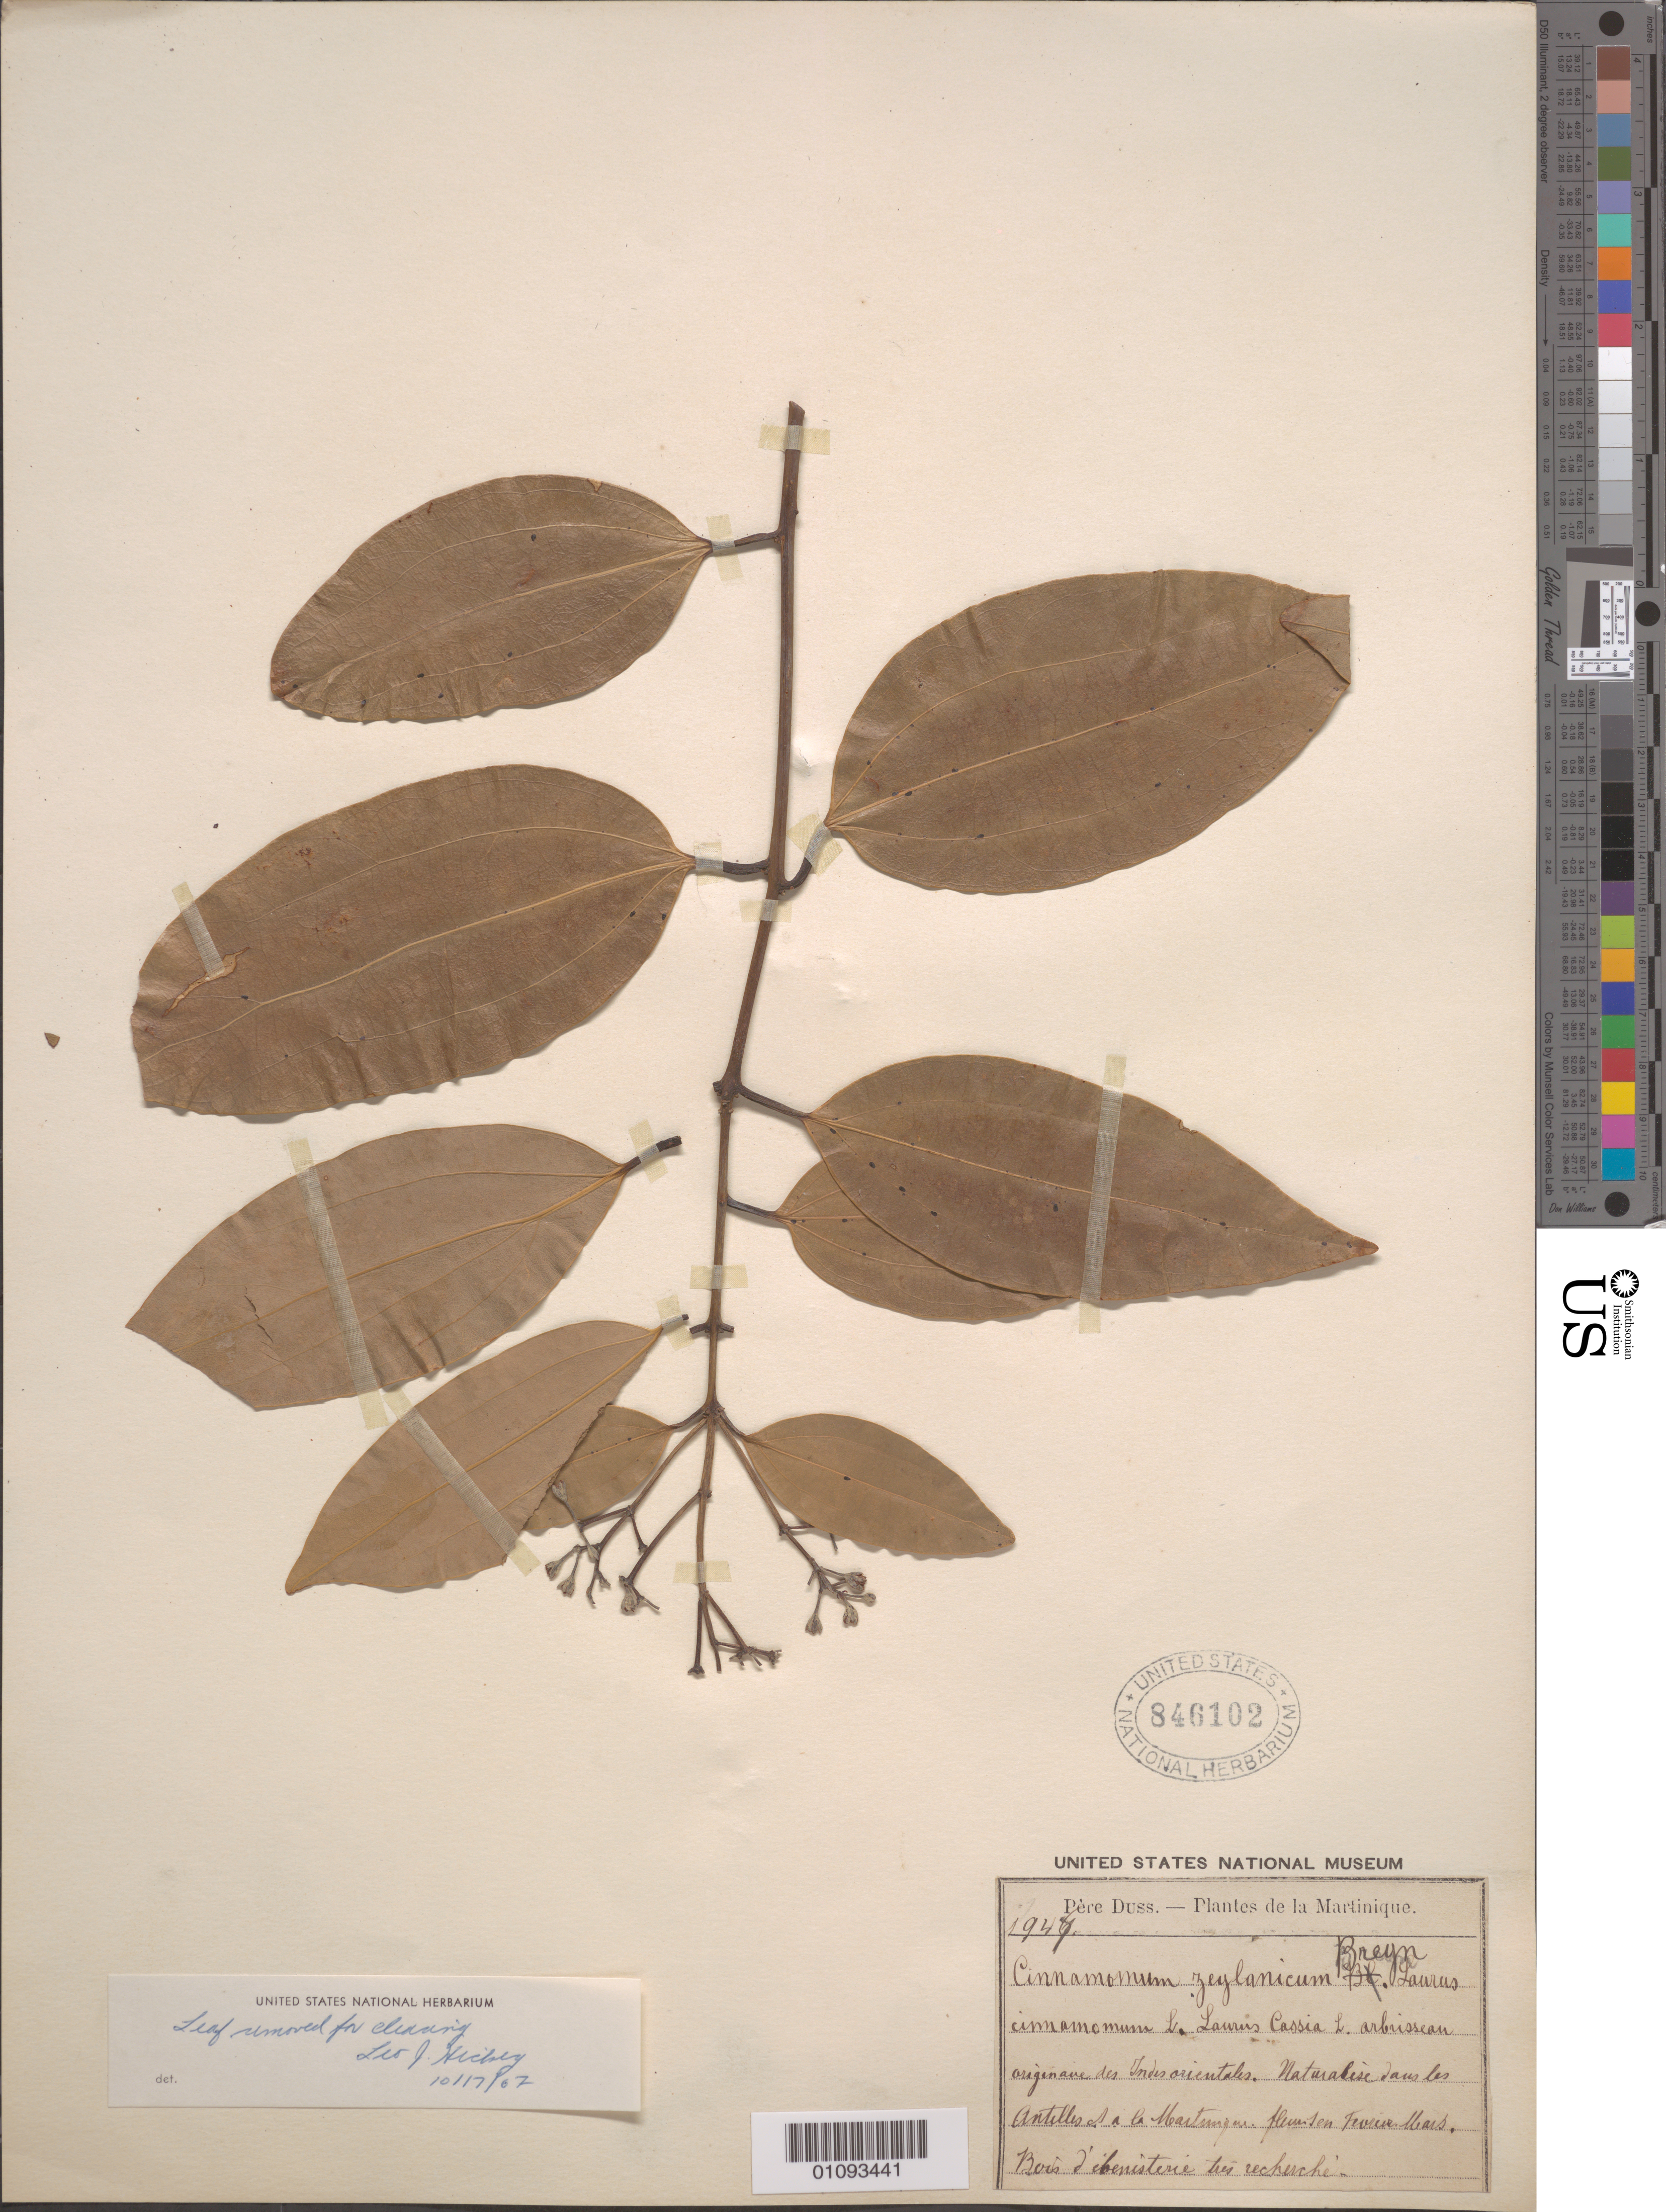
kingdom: Plantae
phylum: Tracheophyta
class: Magnoliopsida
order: Laurales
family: Lauraceae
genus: Cinnamomum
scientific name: Cinnamomum verum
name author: J. Presl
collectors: Père Duss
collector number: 1947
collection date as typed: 1800 to -- --- 1899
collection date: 1800/1899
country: Martinique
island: Martinique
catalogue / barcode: US 846102